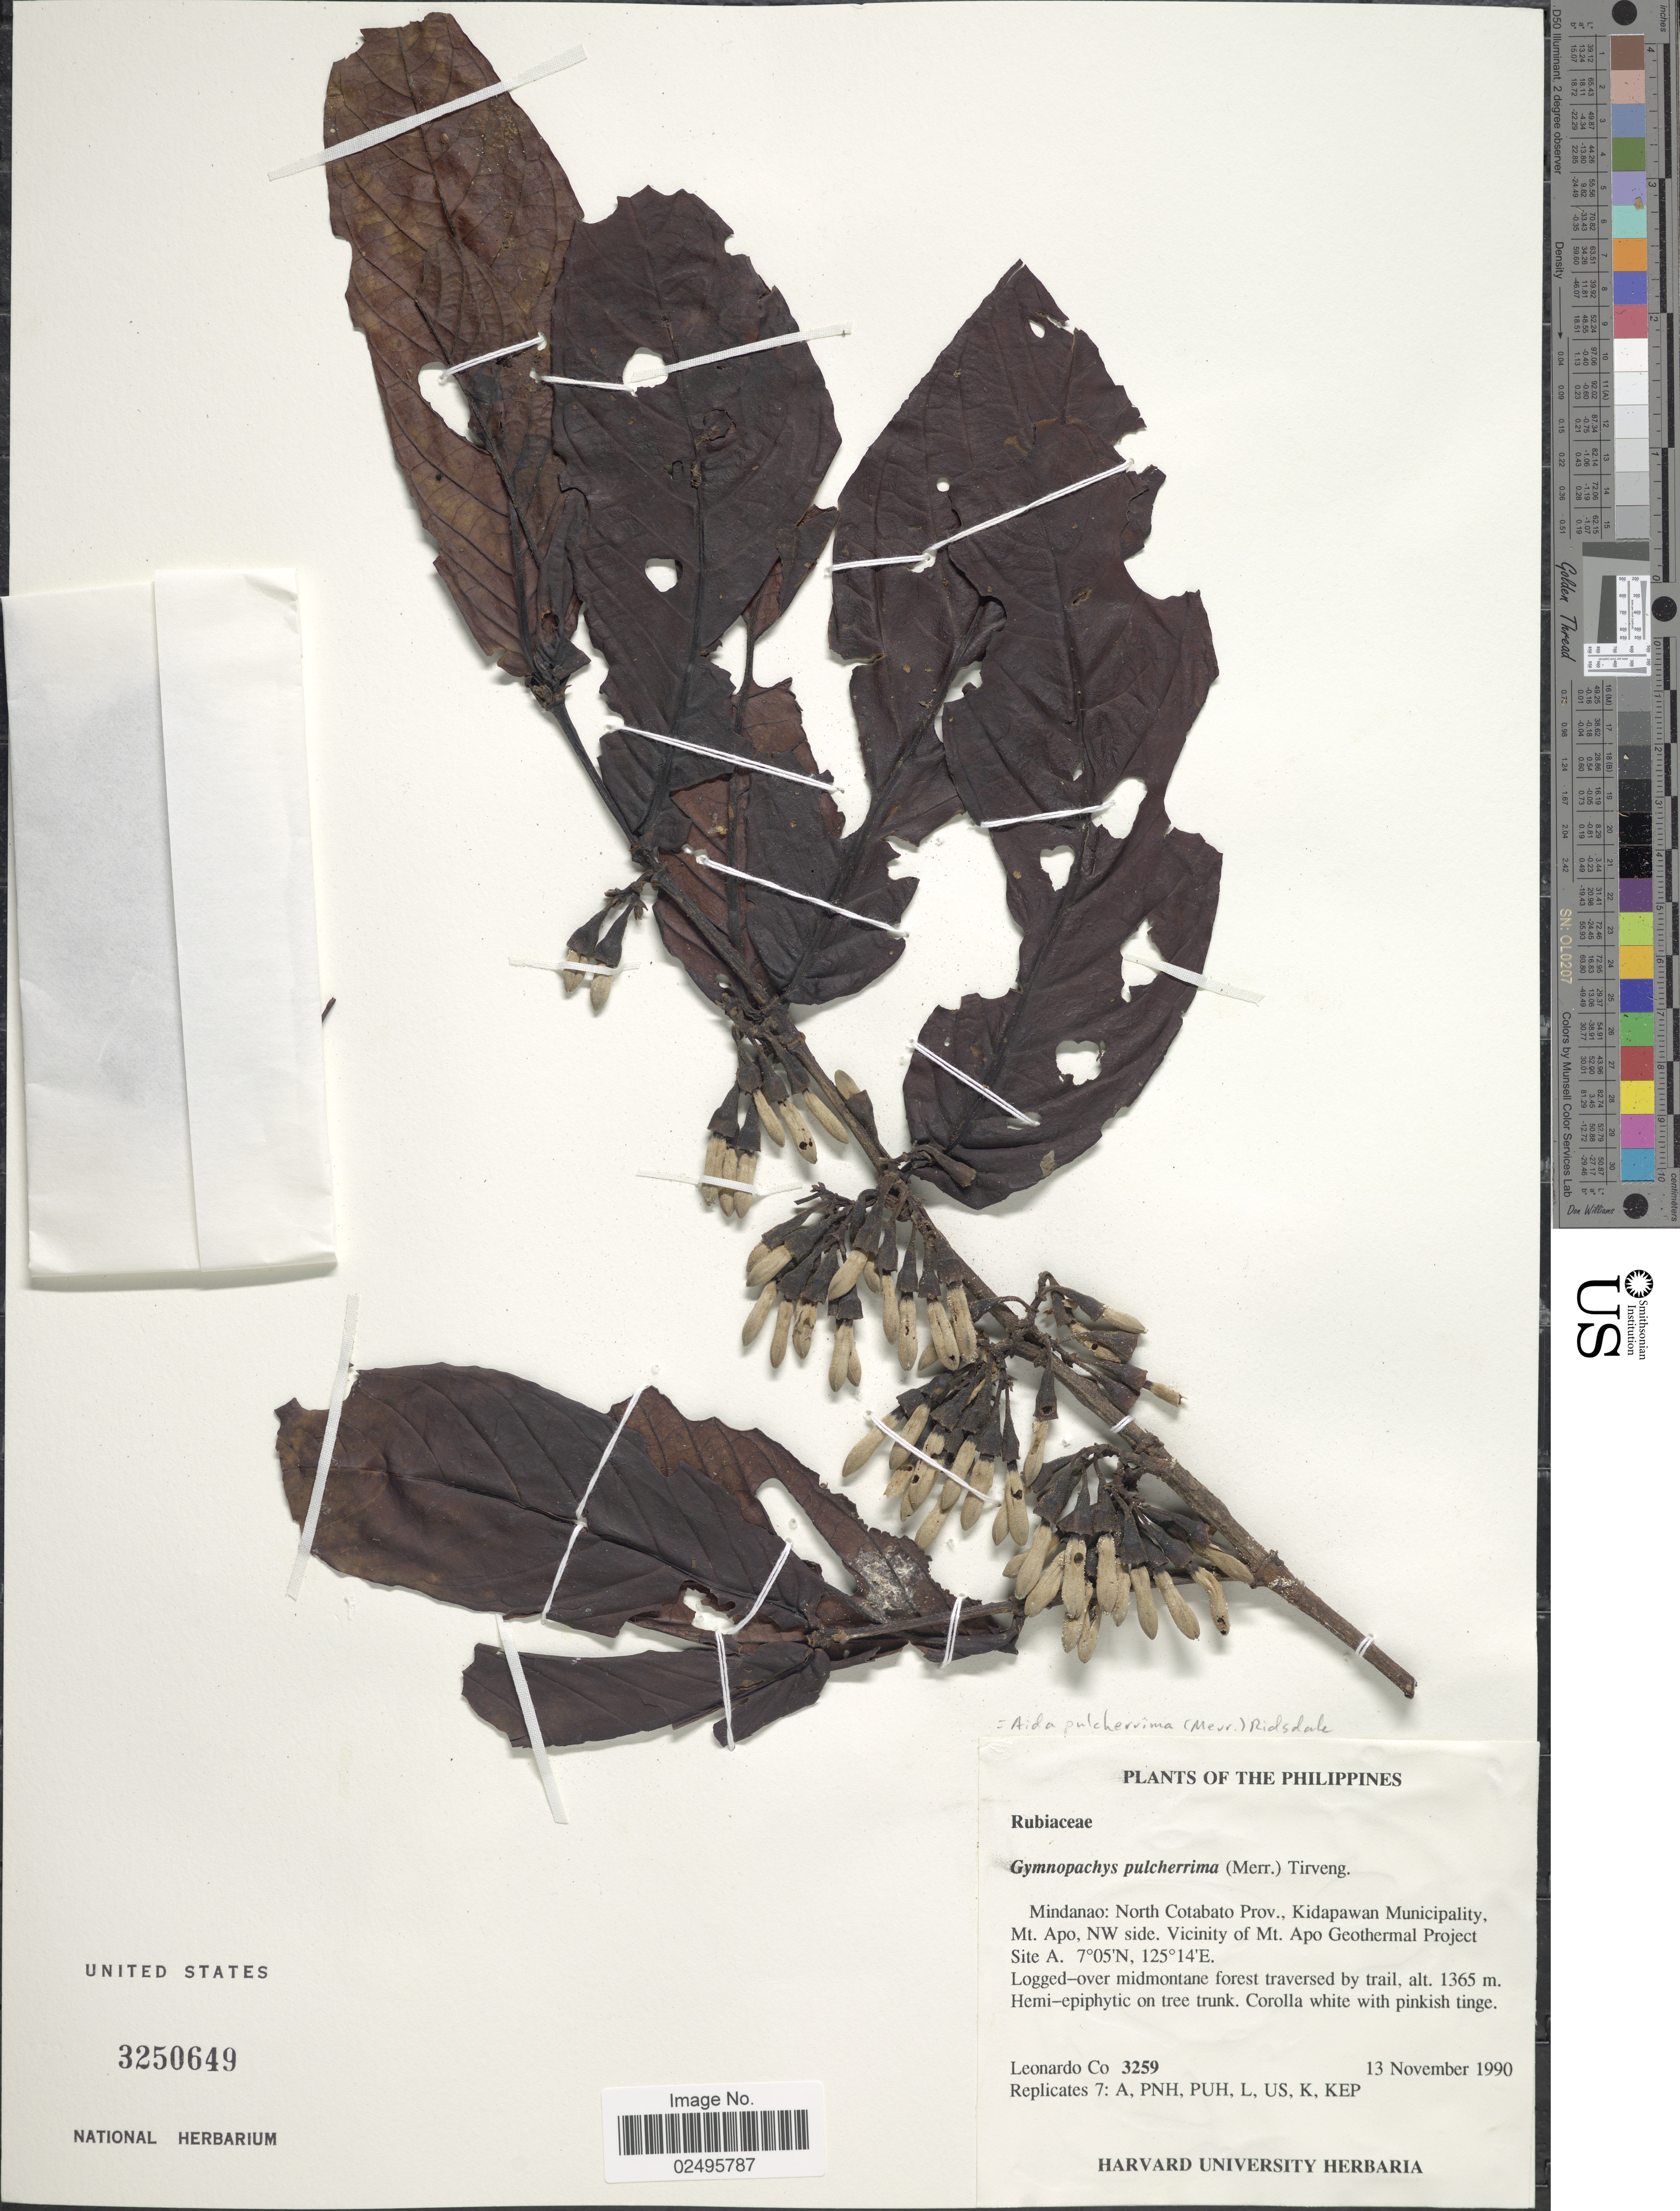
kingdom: Plantae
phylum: Tracheophyta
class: Magnoliopsida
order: Gentianales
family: Rubiaceae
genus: Aidia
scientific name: Aidia pulcherrima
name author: (Merr.) Ridsdale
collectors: L. Co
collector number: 3259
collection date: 1990-11-13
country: Philippines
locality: Mindanao: North Cotabato Prov., Kidapawan Municipality Mt Apo. NW side. Vicinity of Mt. Apo Geothermal Project Site A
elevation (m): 1365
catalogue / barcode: US 3250649